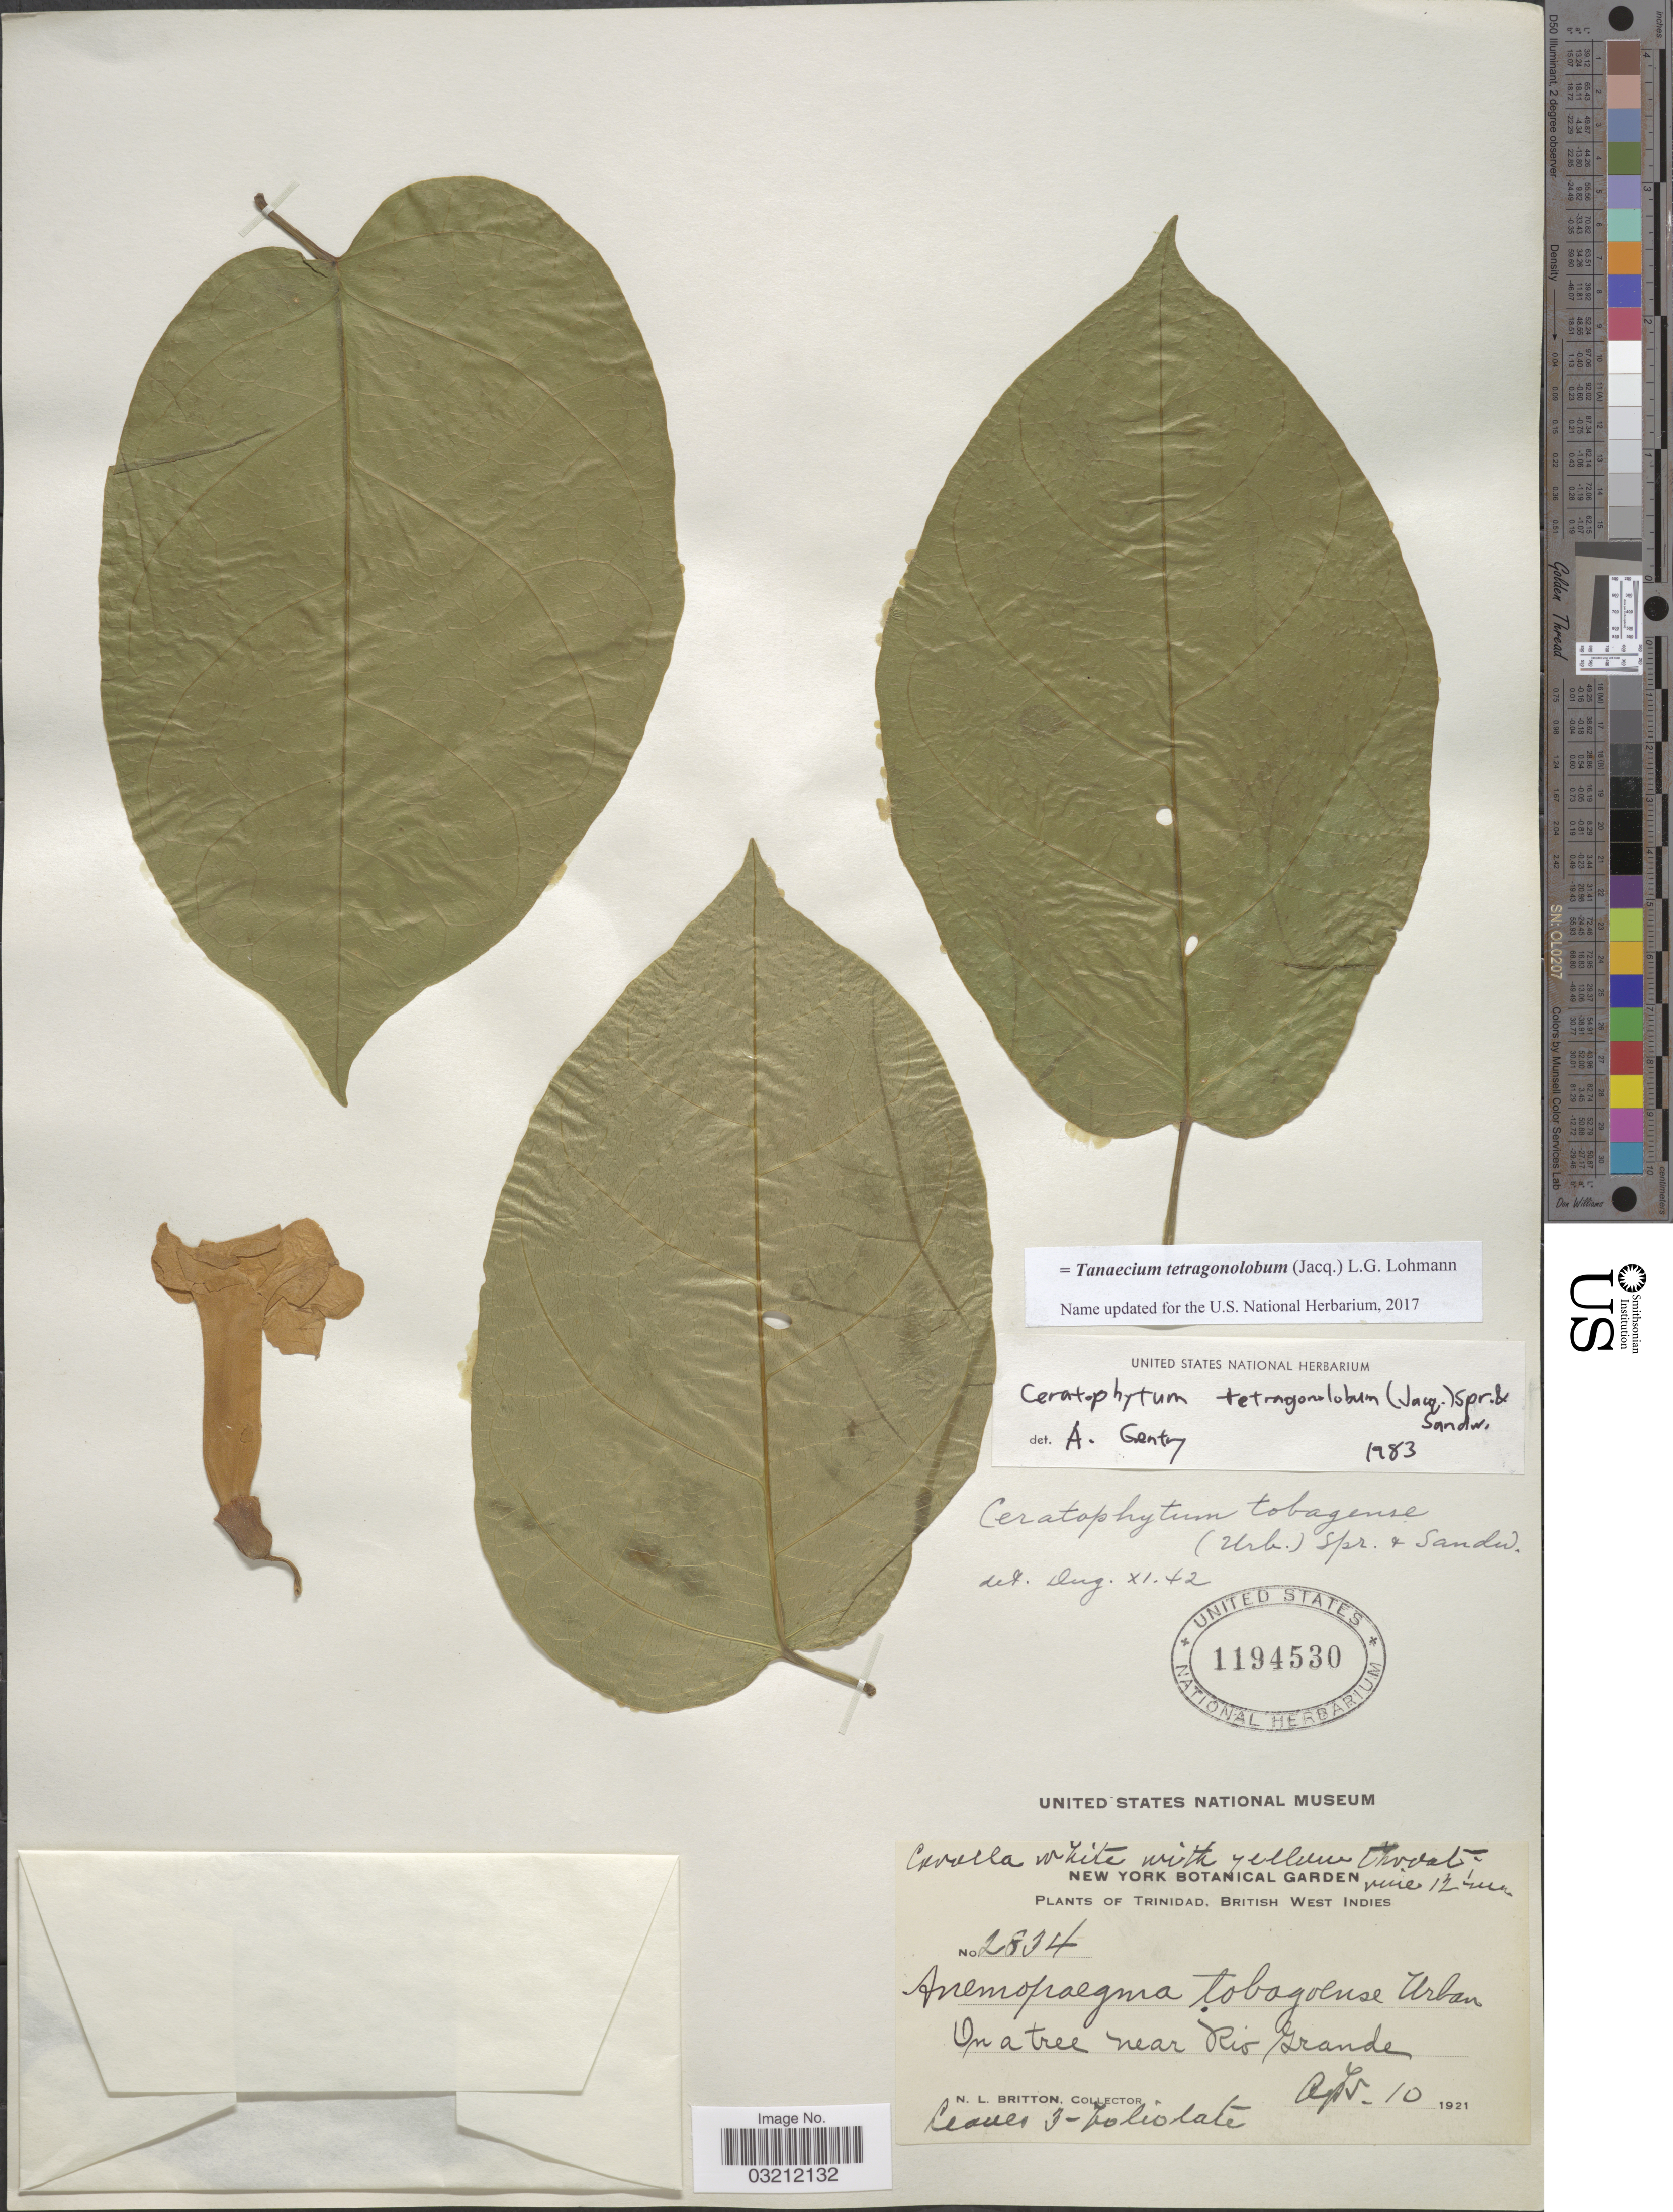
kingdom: Plantae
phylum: Tracheophyta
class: Magnoliopsida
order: Lamiales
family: Bignoniaceae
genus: Tanaecium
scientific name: Tanaecium tetragonolobum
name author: (Jacq.) L.G. Lohmann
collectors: N. Britton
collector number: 2834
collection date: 1921-04-10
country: Trinidad and Tobago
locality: Trinidad. British West Indies. On a tree near Rio Grande.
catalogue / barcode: US 1194530